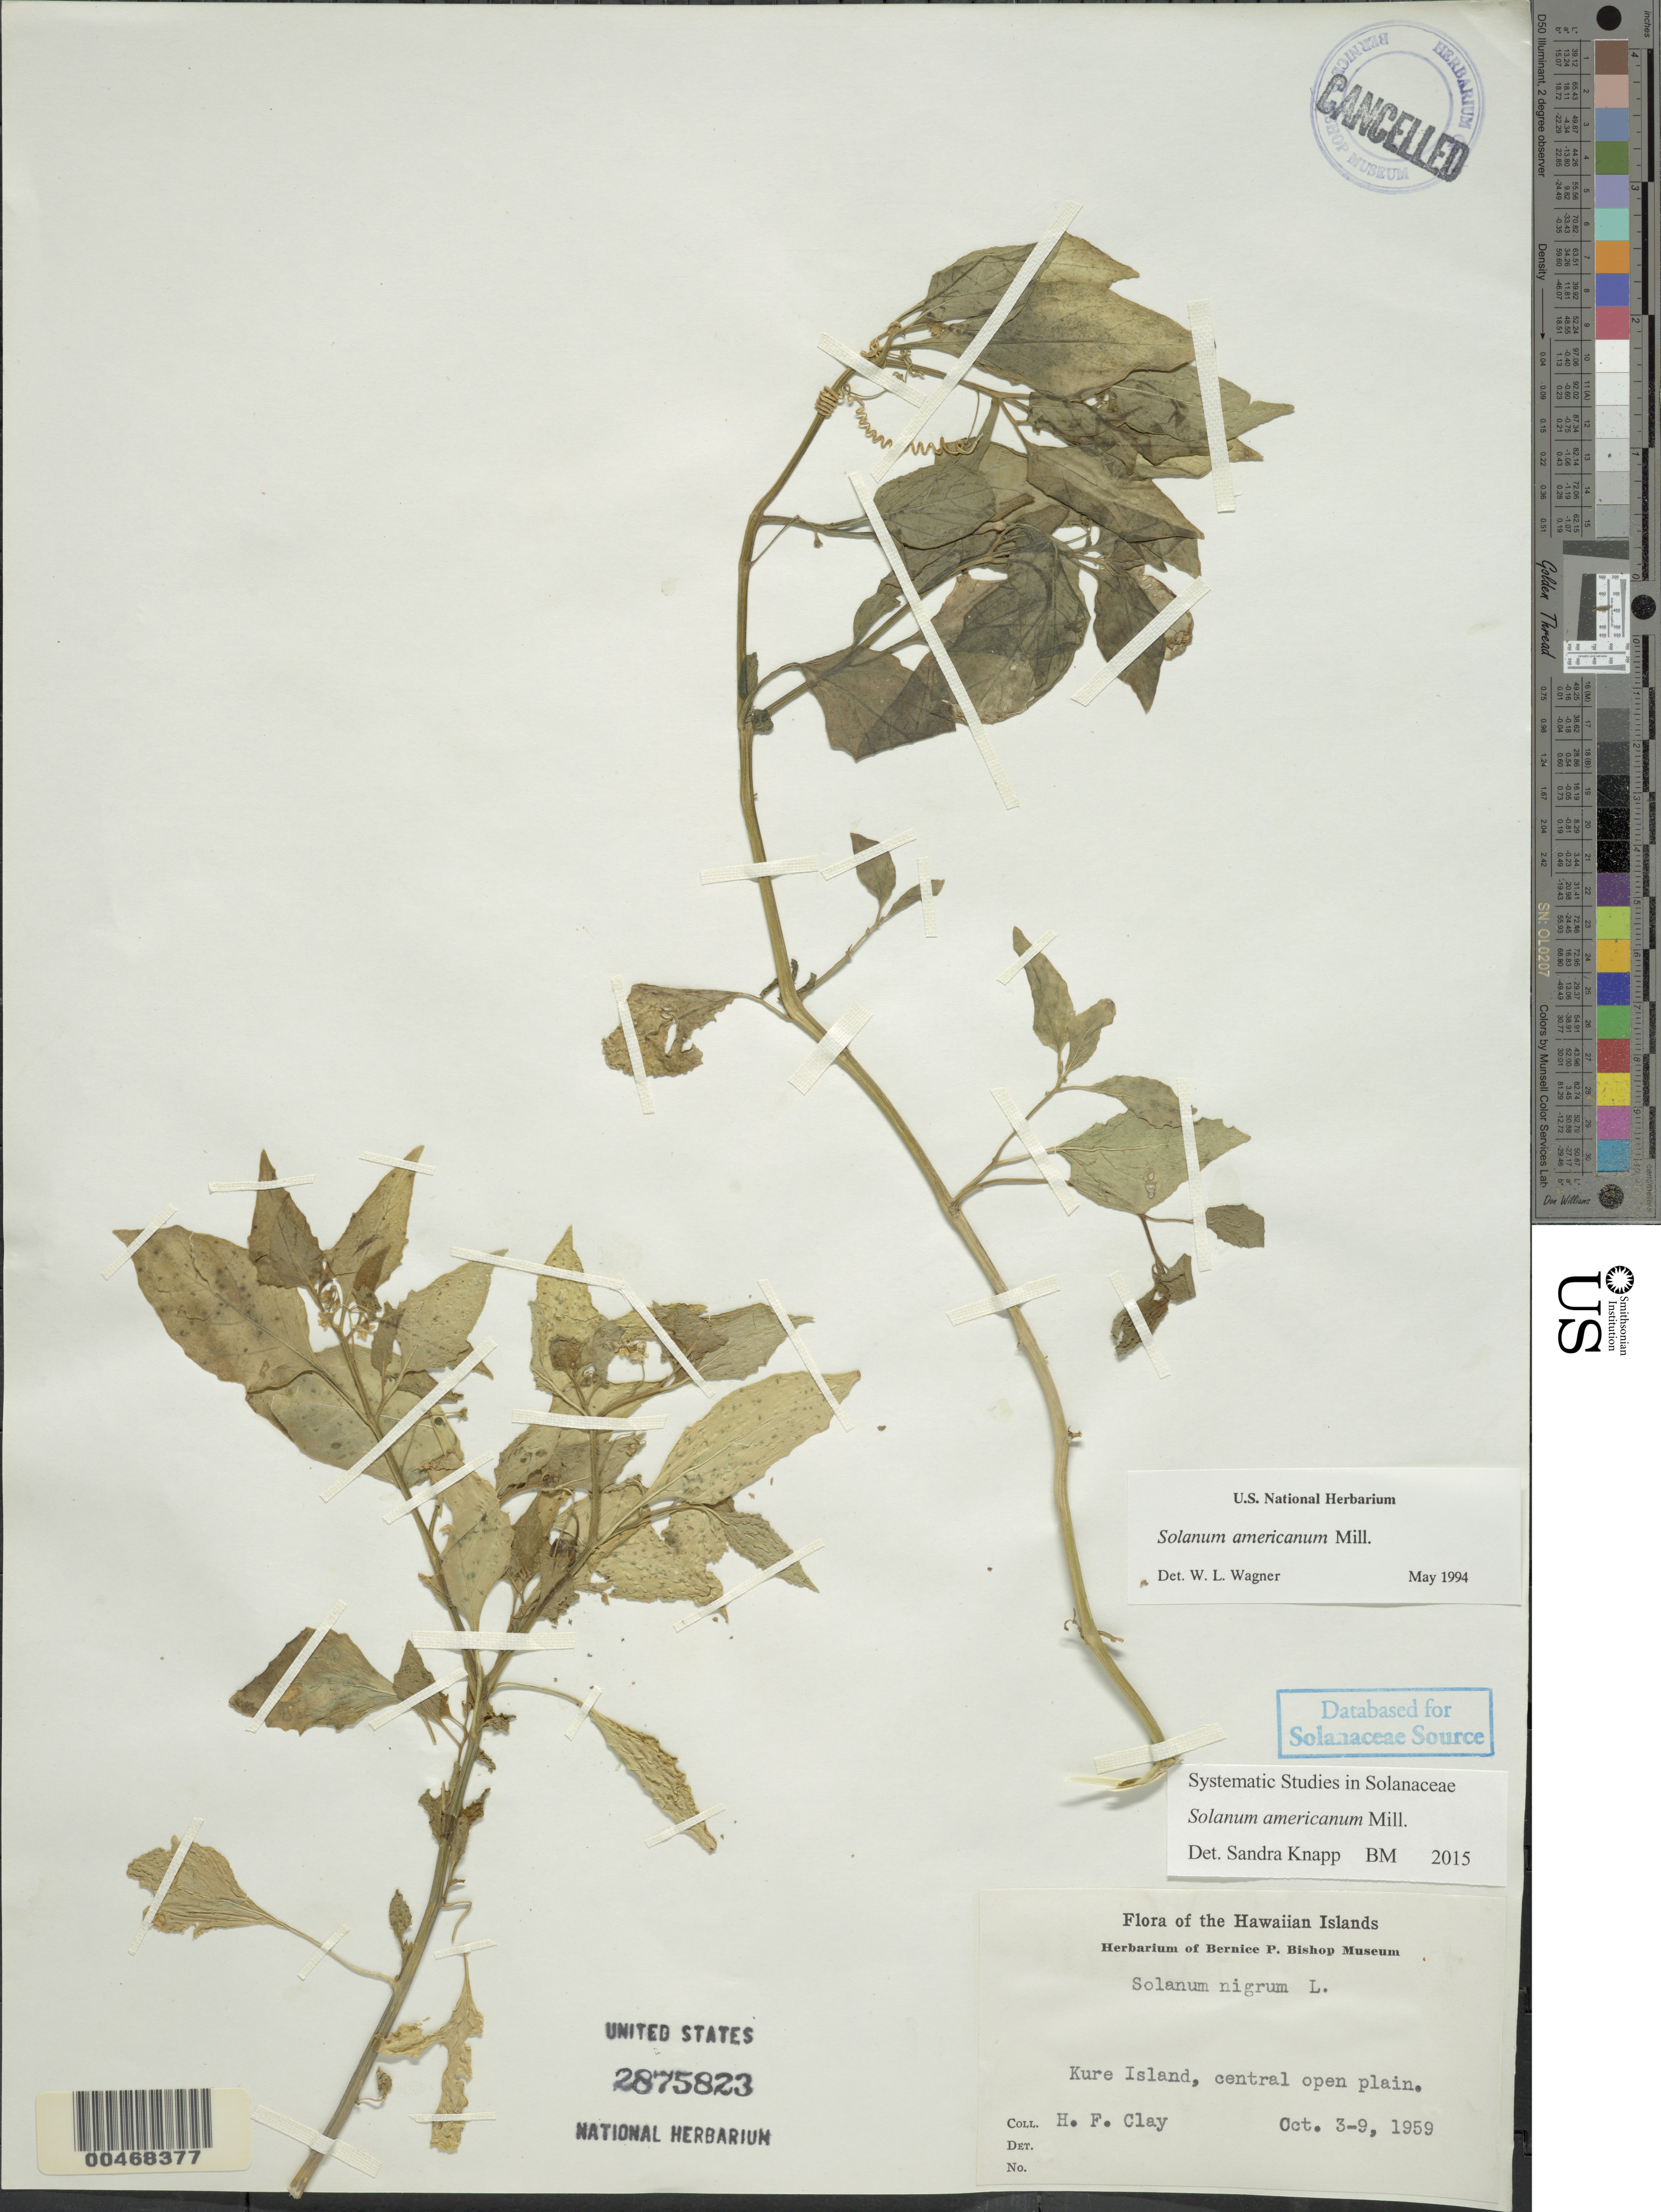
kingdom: Plantae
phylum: Tracheophyta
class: Magnoliopsida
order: Solanales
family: Solanaceae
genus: Solanum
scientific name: Solanum americanum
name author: Mill.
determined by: Wagner, W. L., (BOT), Smithsonian Institution - National Museum of Natural History (UNITED STATES)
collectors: H. Clay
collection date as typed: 3 Oct 1959 to 9 Oct 1959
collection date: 1959-10-03/1959-10-09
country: United States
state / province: Hawaii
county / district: Honolulu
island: Kure Atoll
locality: Central open plain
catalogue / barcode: US 2875823